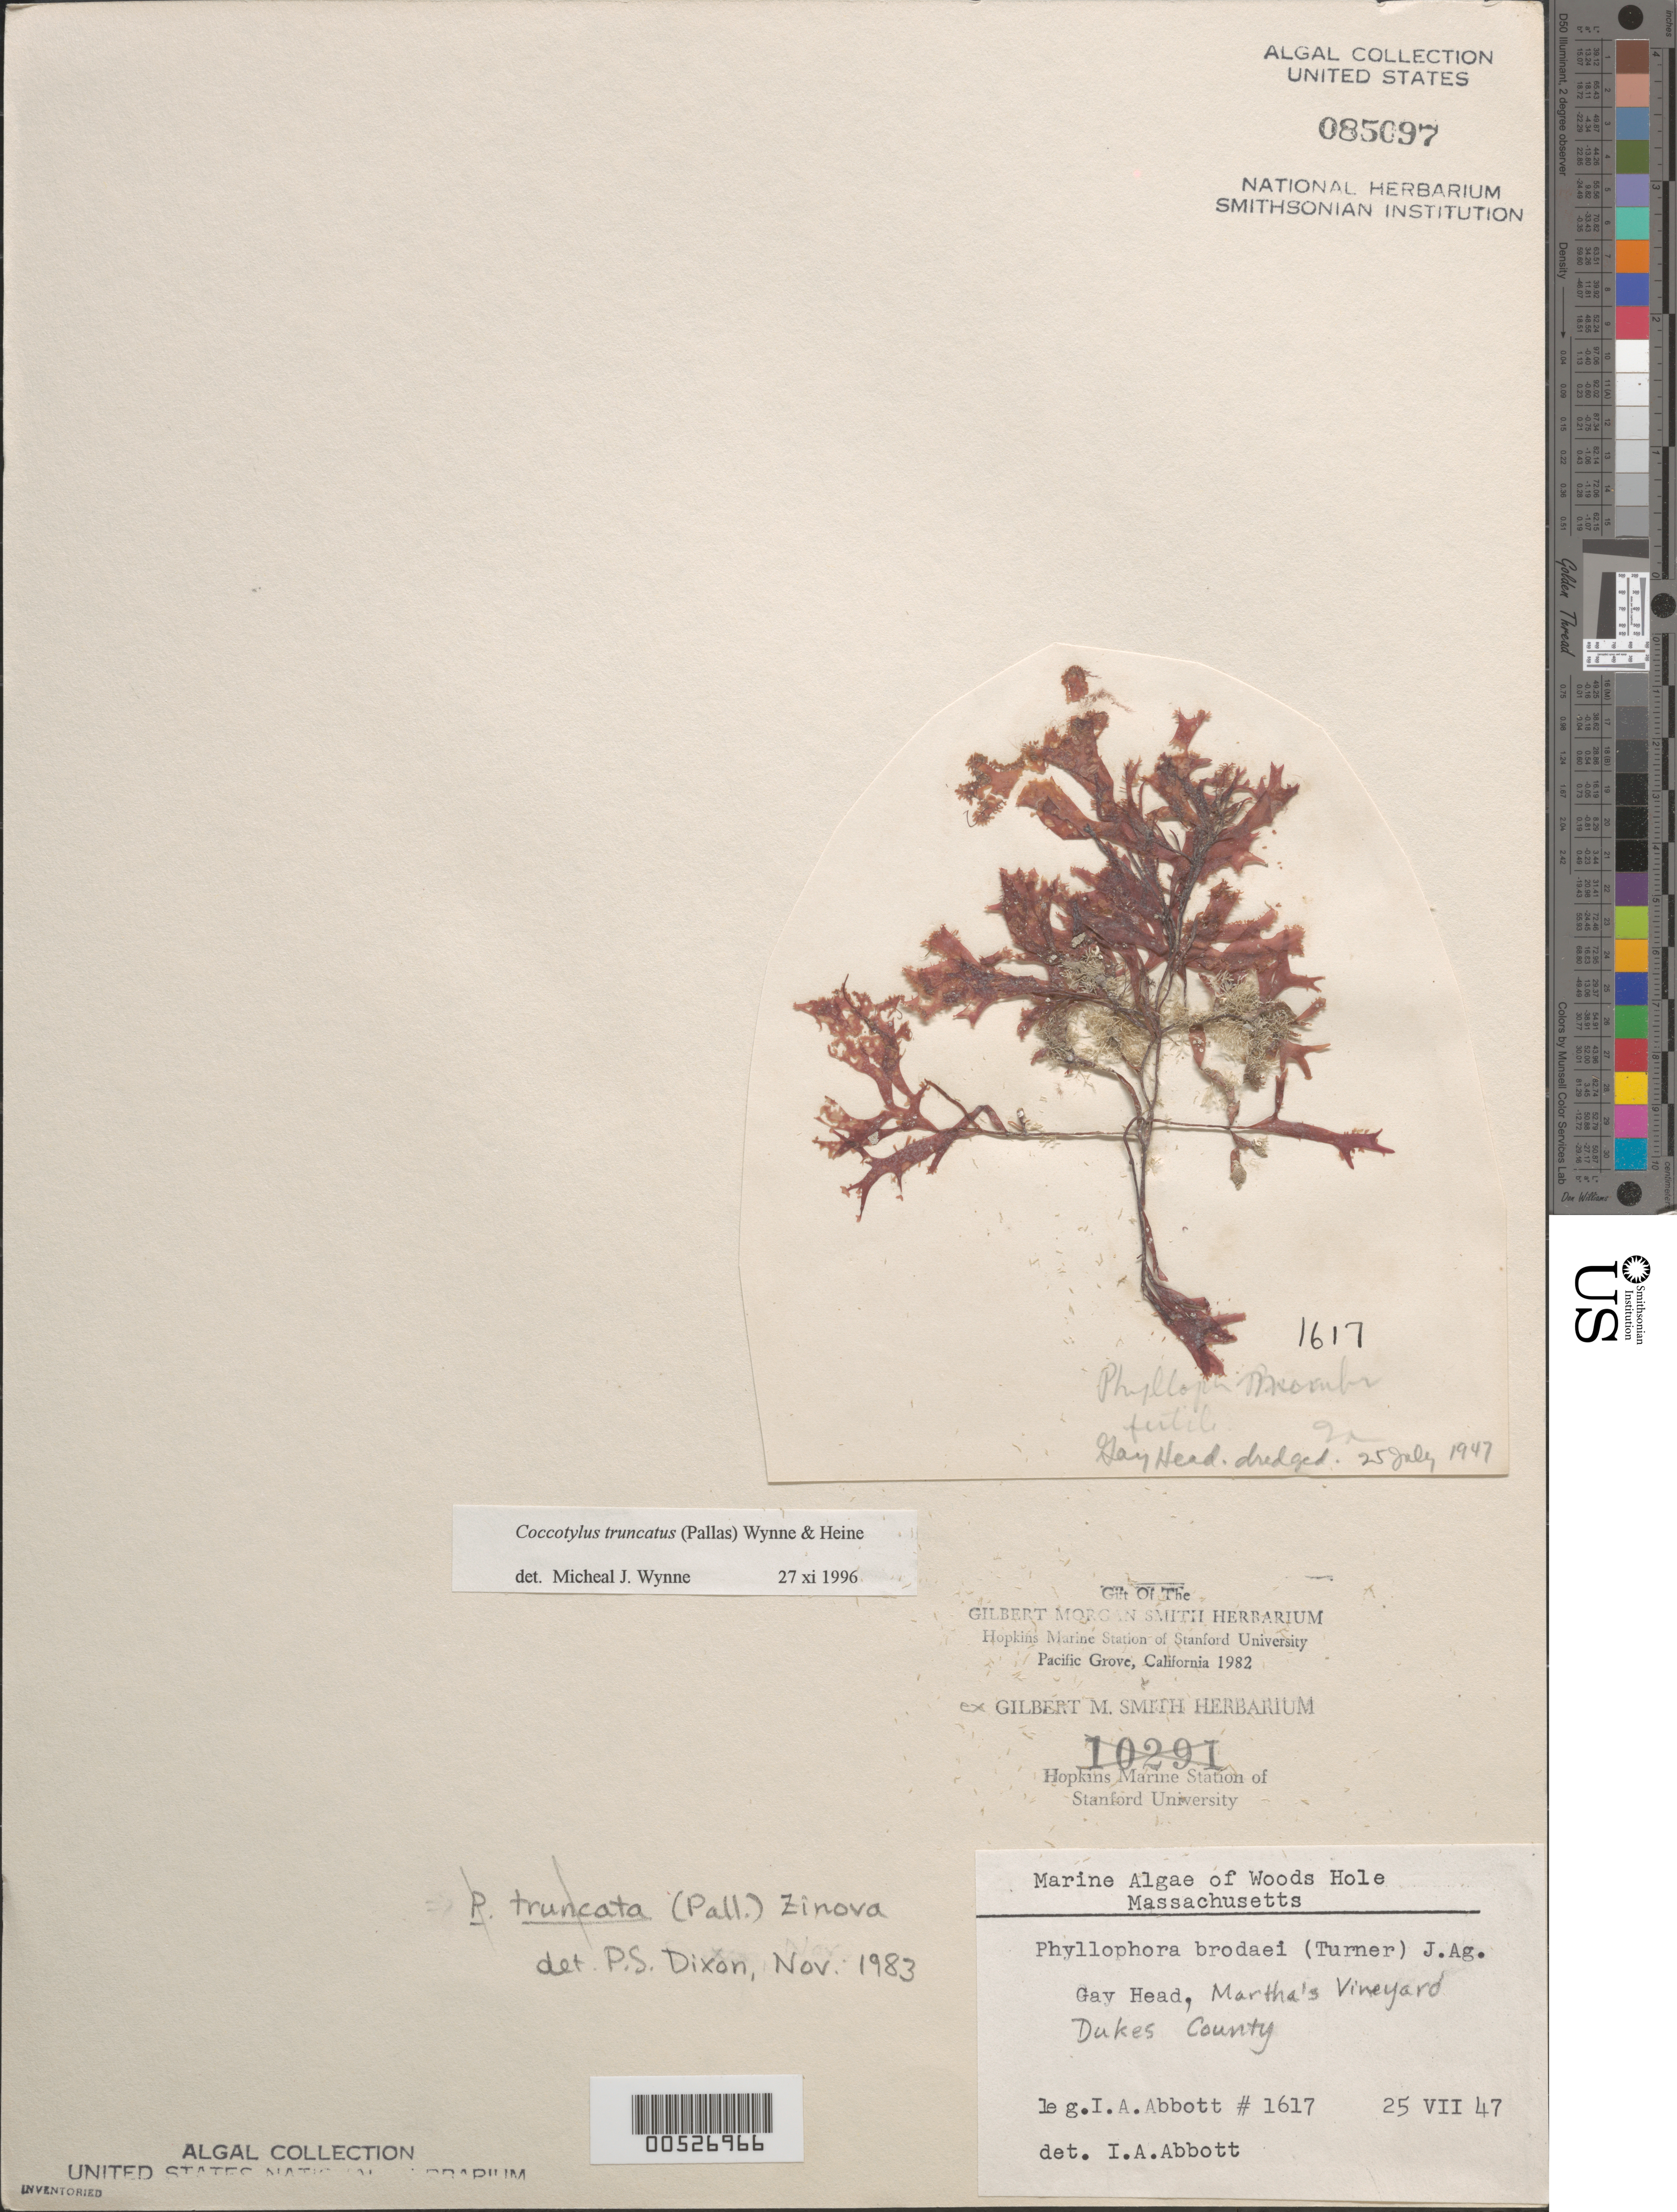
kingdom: Plantae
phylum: Rhodophyta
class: Florideophyceae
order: Gigartinales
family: Phyllophoraceae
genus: Coccotylus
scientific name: Coccotylus truncatus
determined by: Wynne, M. J.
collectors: I. A. Abbott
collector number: IAA 1617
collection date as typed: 25 Jul 1947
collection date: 1947-07-25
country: United States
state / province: Massachusetts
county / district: Dukes County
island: Martha's Vineyard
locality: Off Gay Head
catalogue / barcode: US 85097